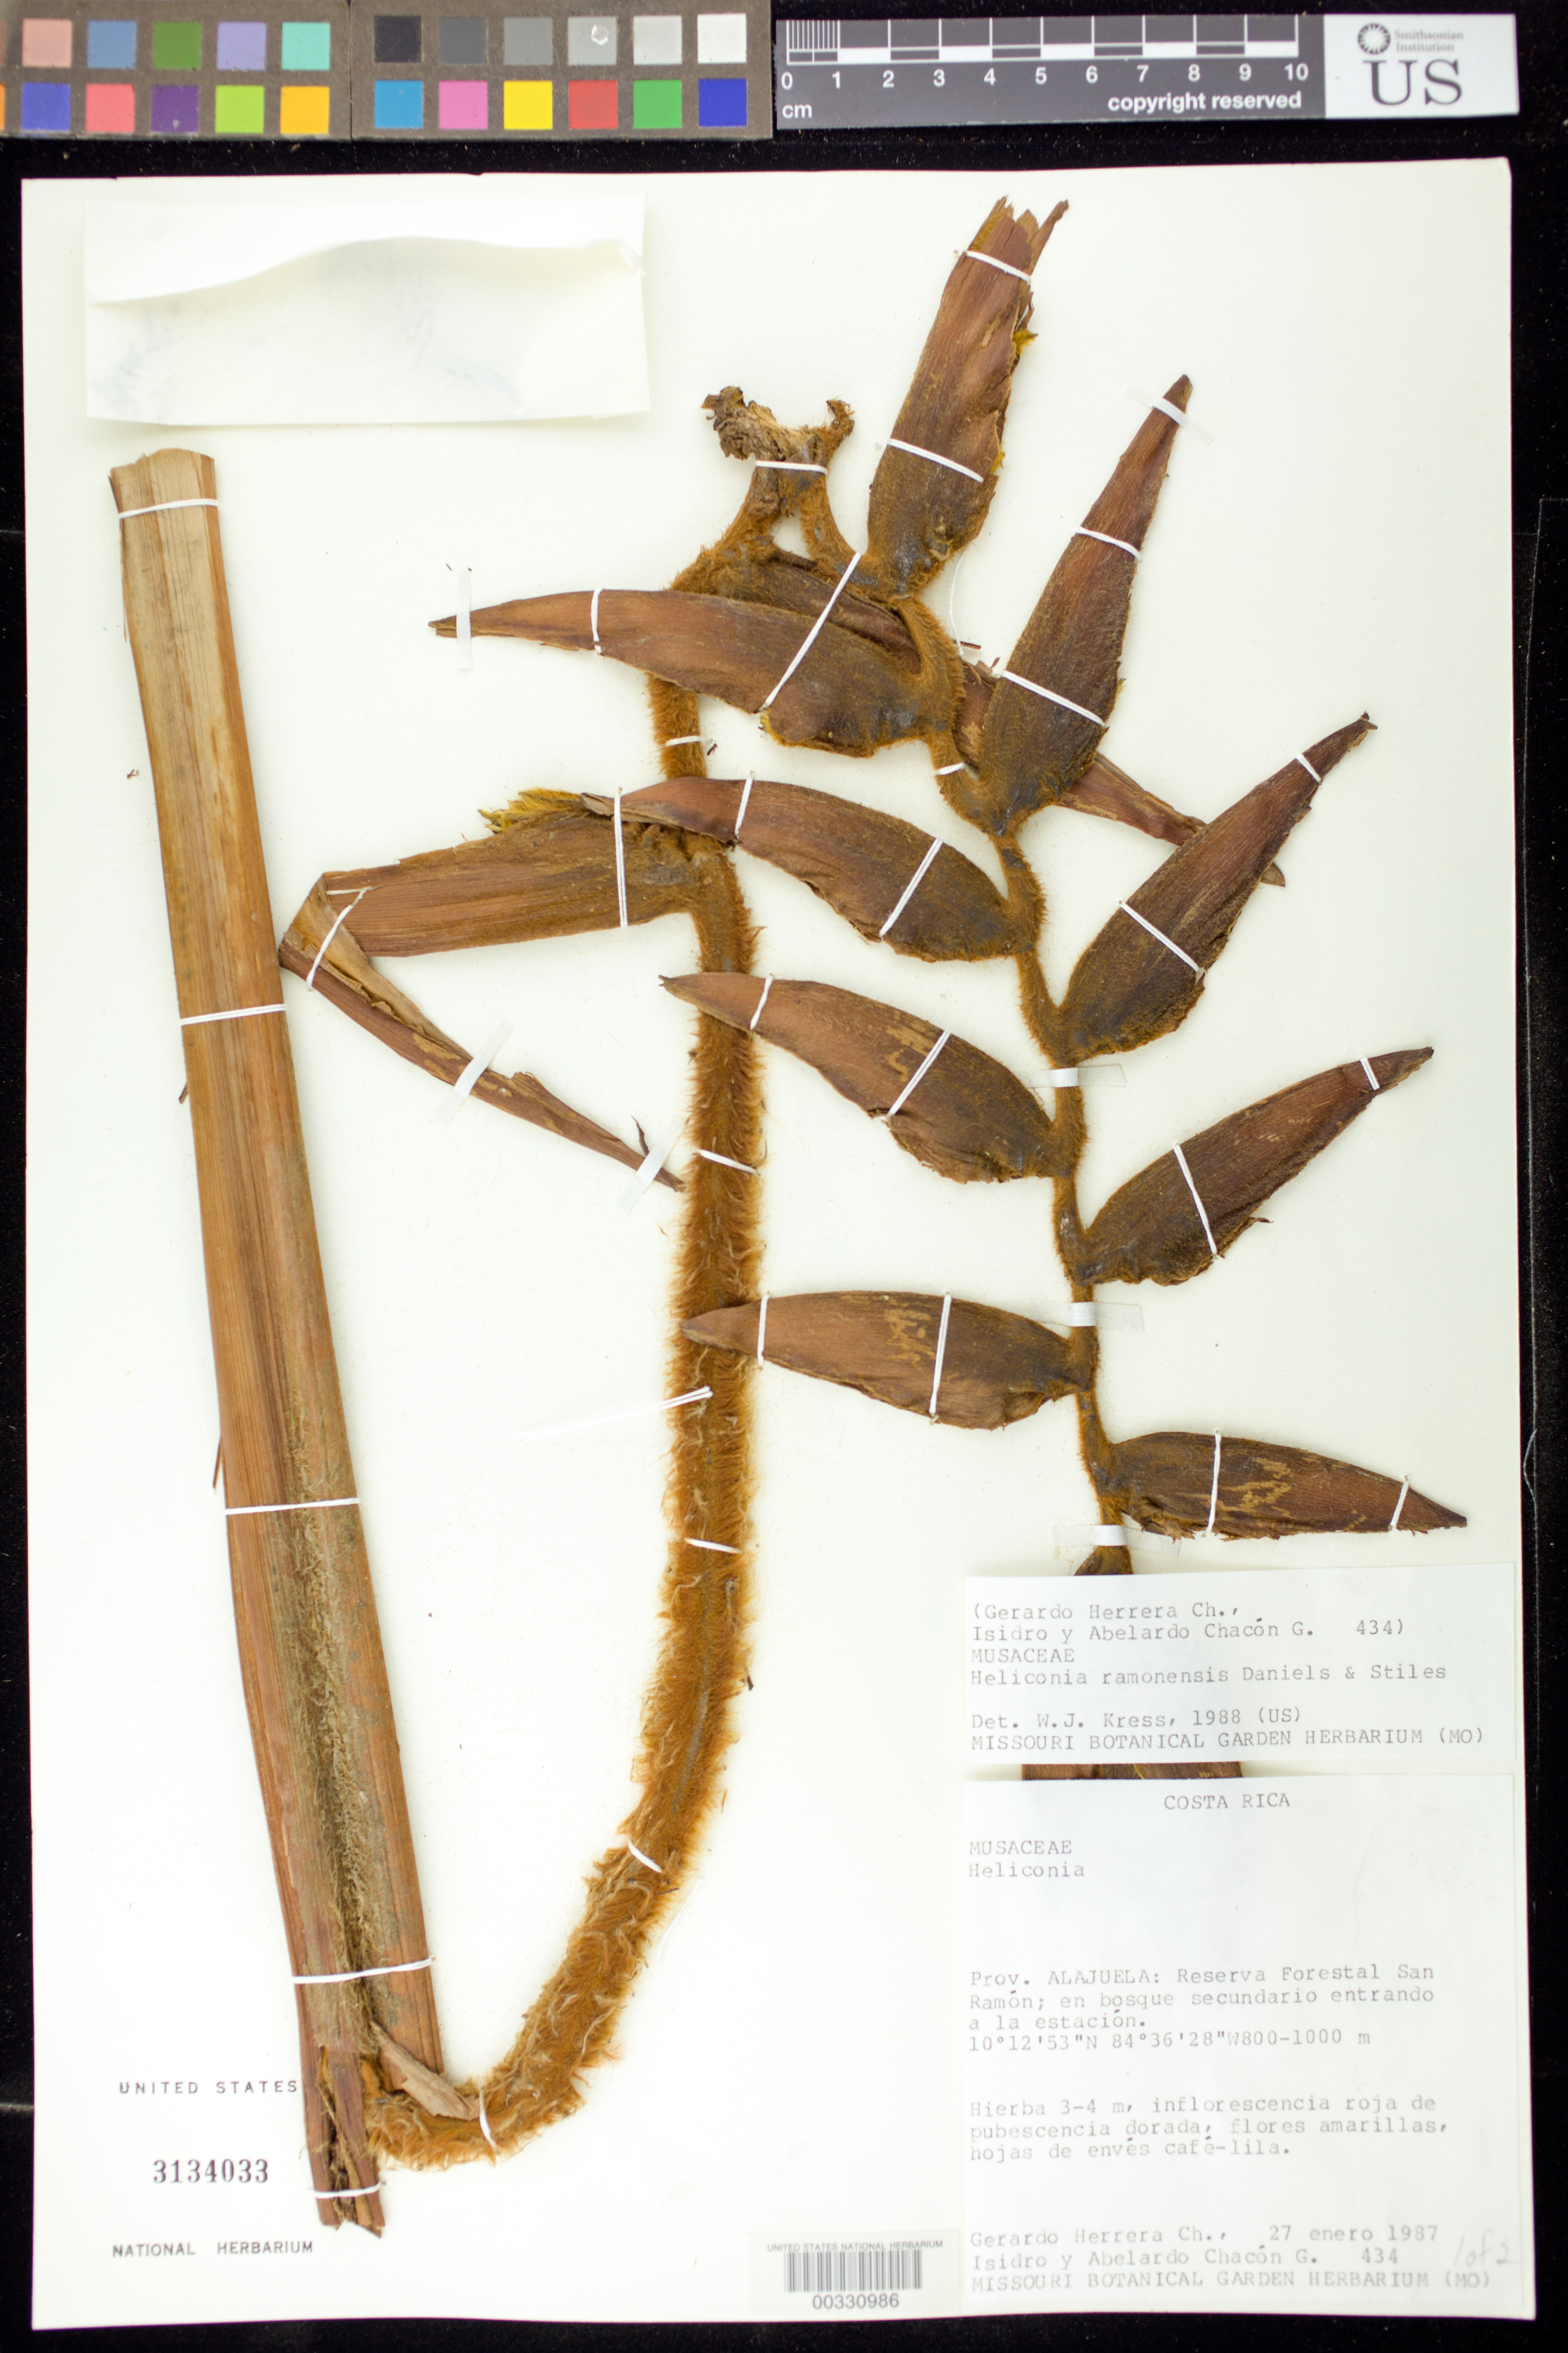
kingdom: Plantae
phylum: Tracheophyta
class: Liliopsida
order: Zingiberales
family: Heliconiaceae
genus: Heliconia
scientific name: Heliconia ramonensis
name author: G.S. Daniels & F.G. Stiles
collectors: G. Herrera Ch., G. Chacon G. & A. Chacón G.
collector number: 434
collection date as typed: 27 Jan 1987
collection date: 1987-01-27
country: Costa Rica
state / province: Alajuela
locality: Reserva Forestal San Ramon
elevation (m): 800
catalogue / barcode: US 3134033